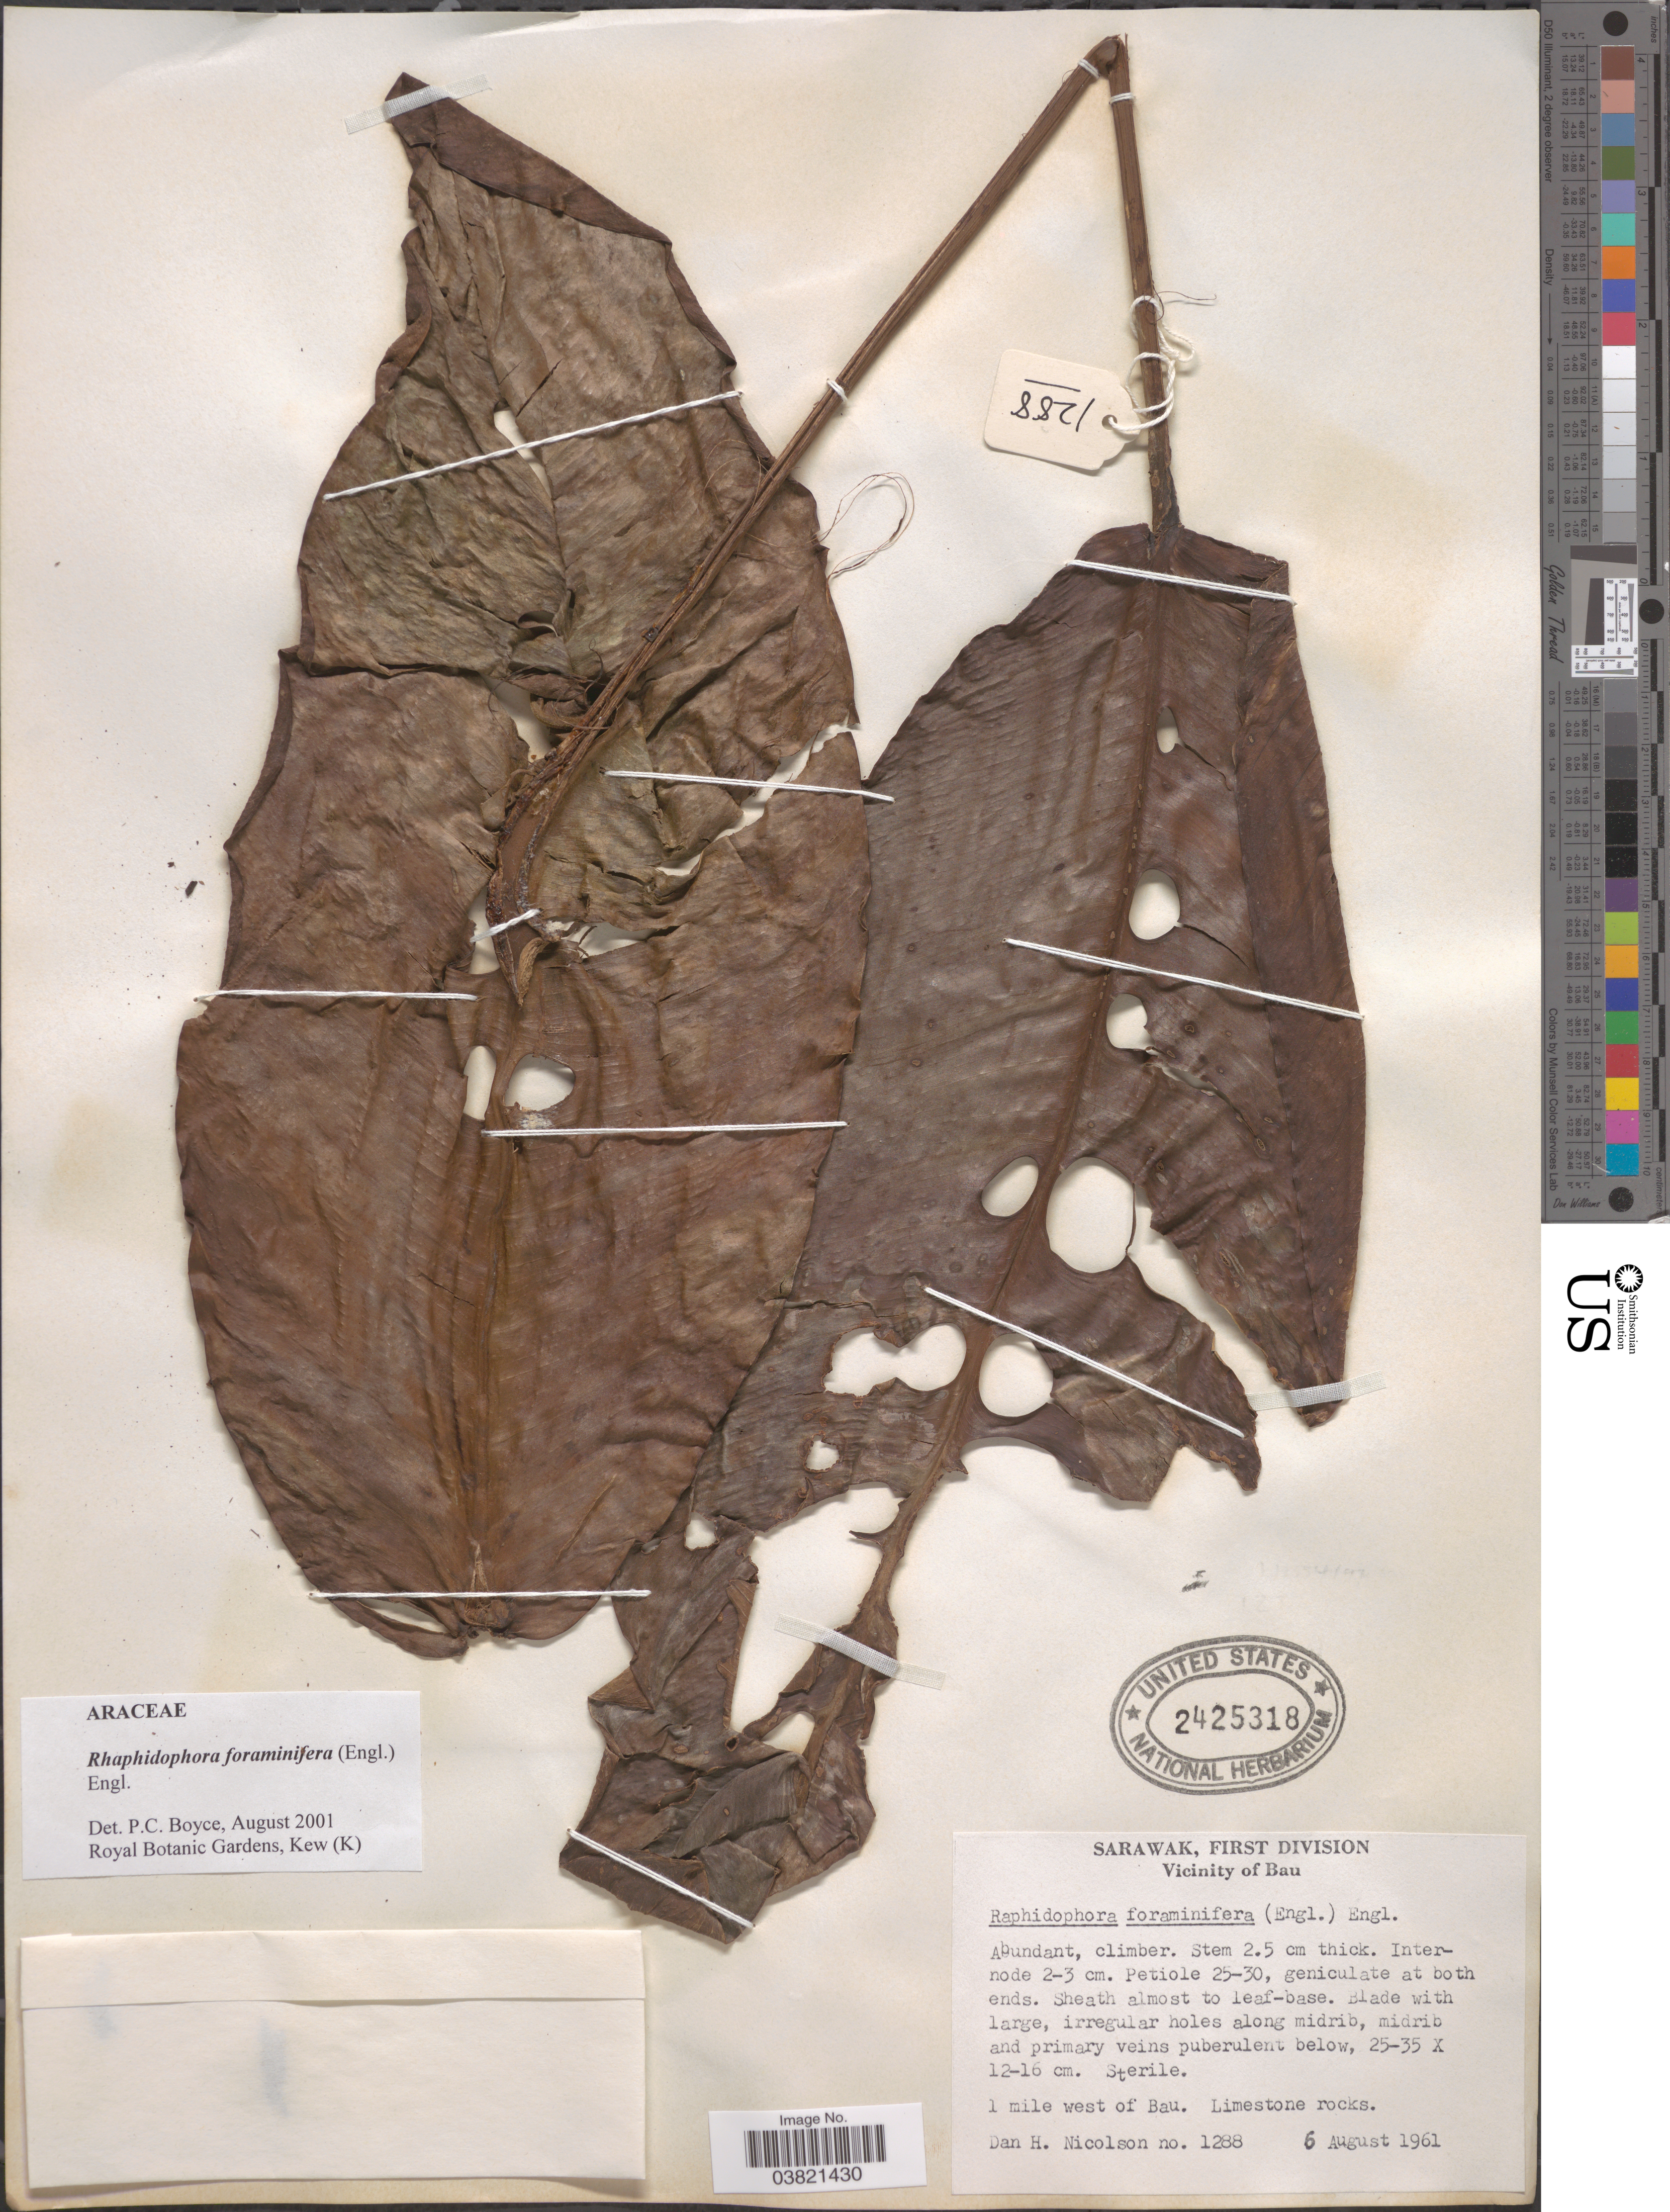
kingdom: Plantae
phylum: Tracheophyta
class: Liliopsida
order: Alismatales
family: Araceae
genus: Rhaphidophora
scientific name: Rhaphidophora foraminifera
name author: (Engl.) Engl.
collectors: D. H. Nicolson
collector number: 1288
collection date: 1961-08-06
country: Malaysia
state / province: Sarawak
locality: First Division. Vicinity of Bau. 1 mile west of Bau.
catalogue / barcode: US 2425318